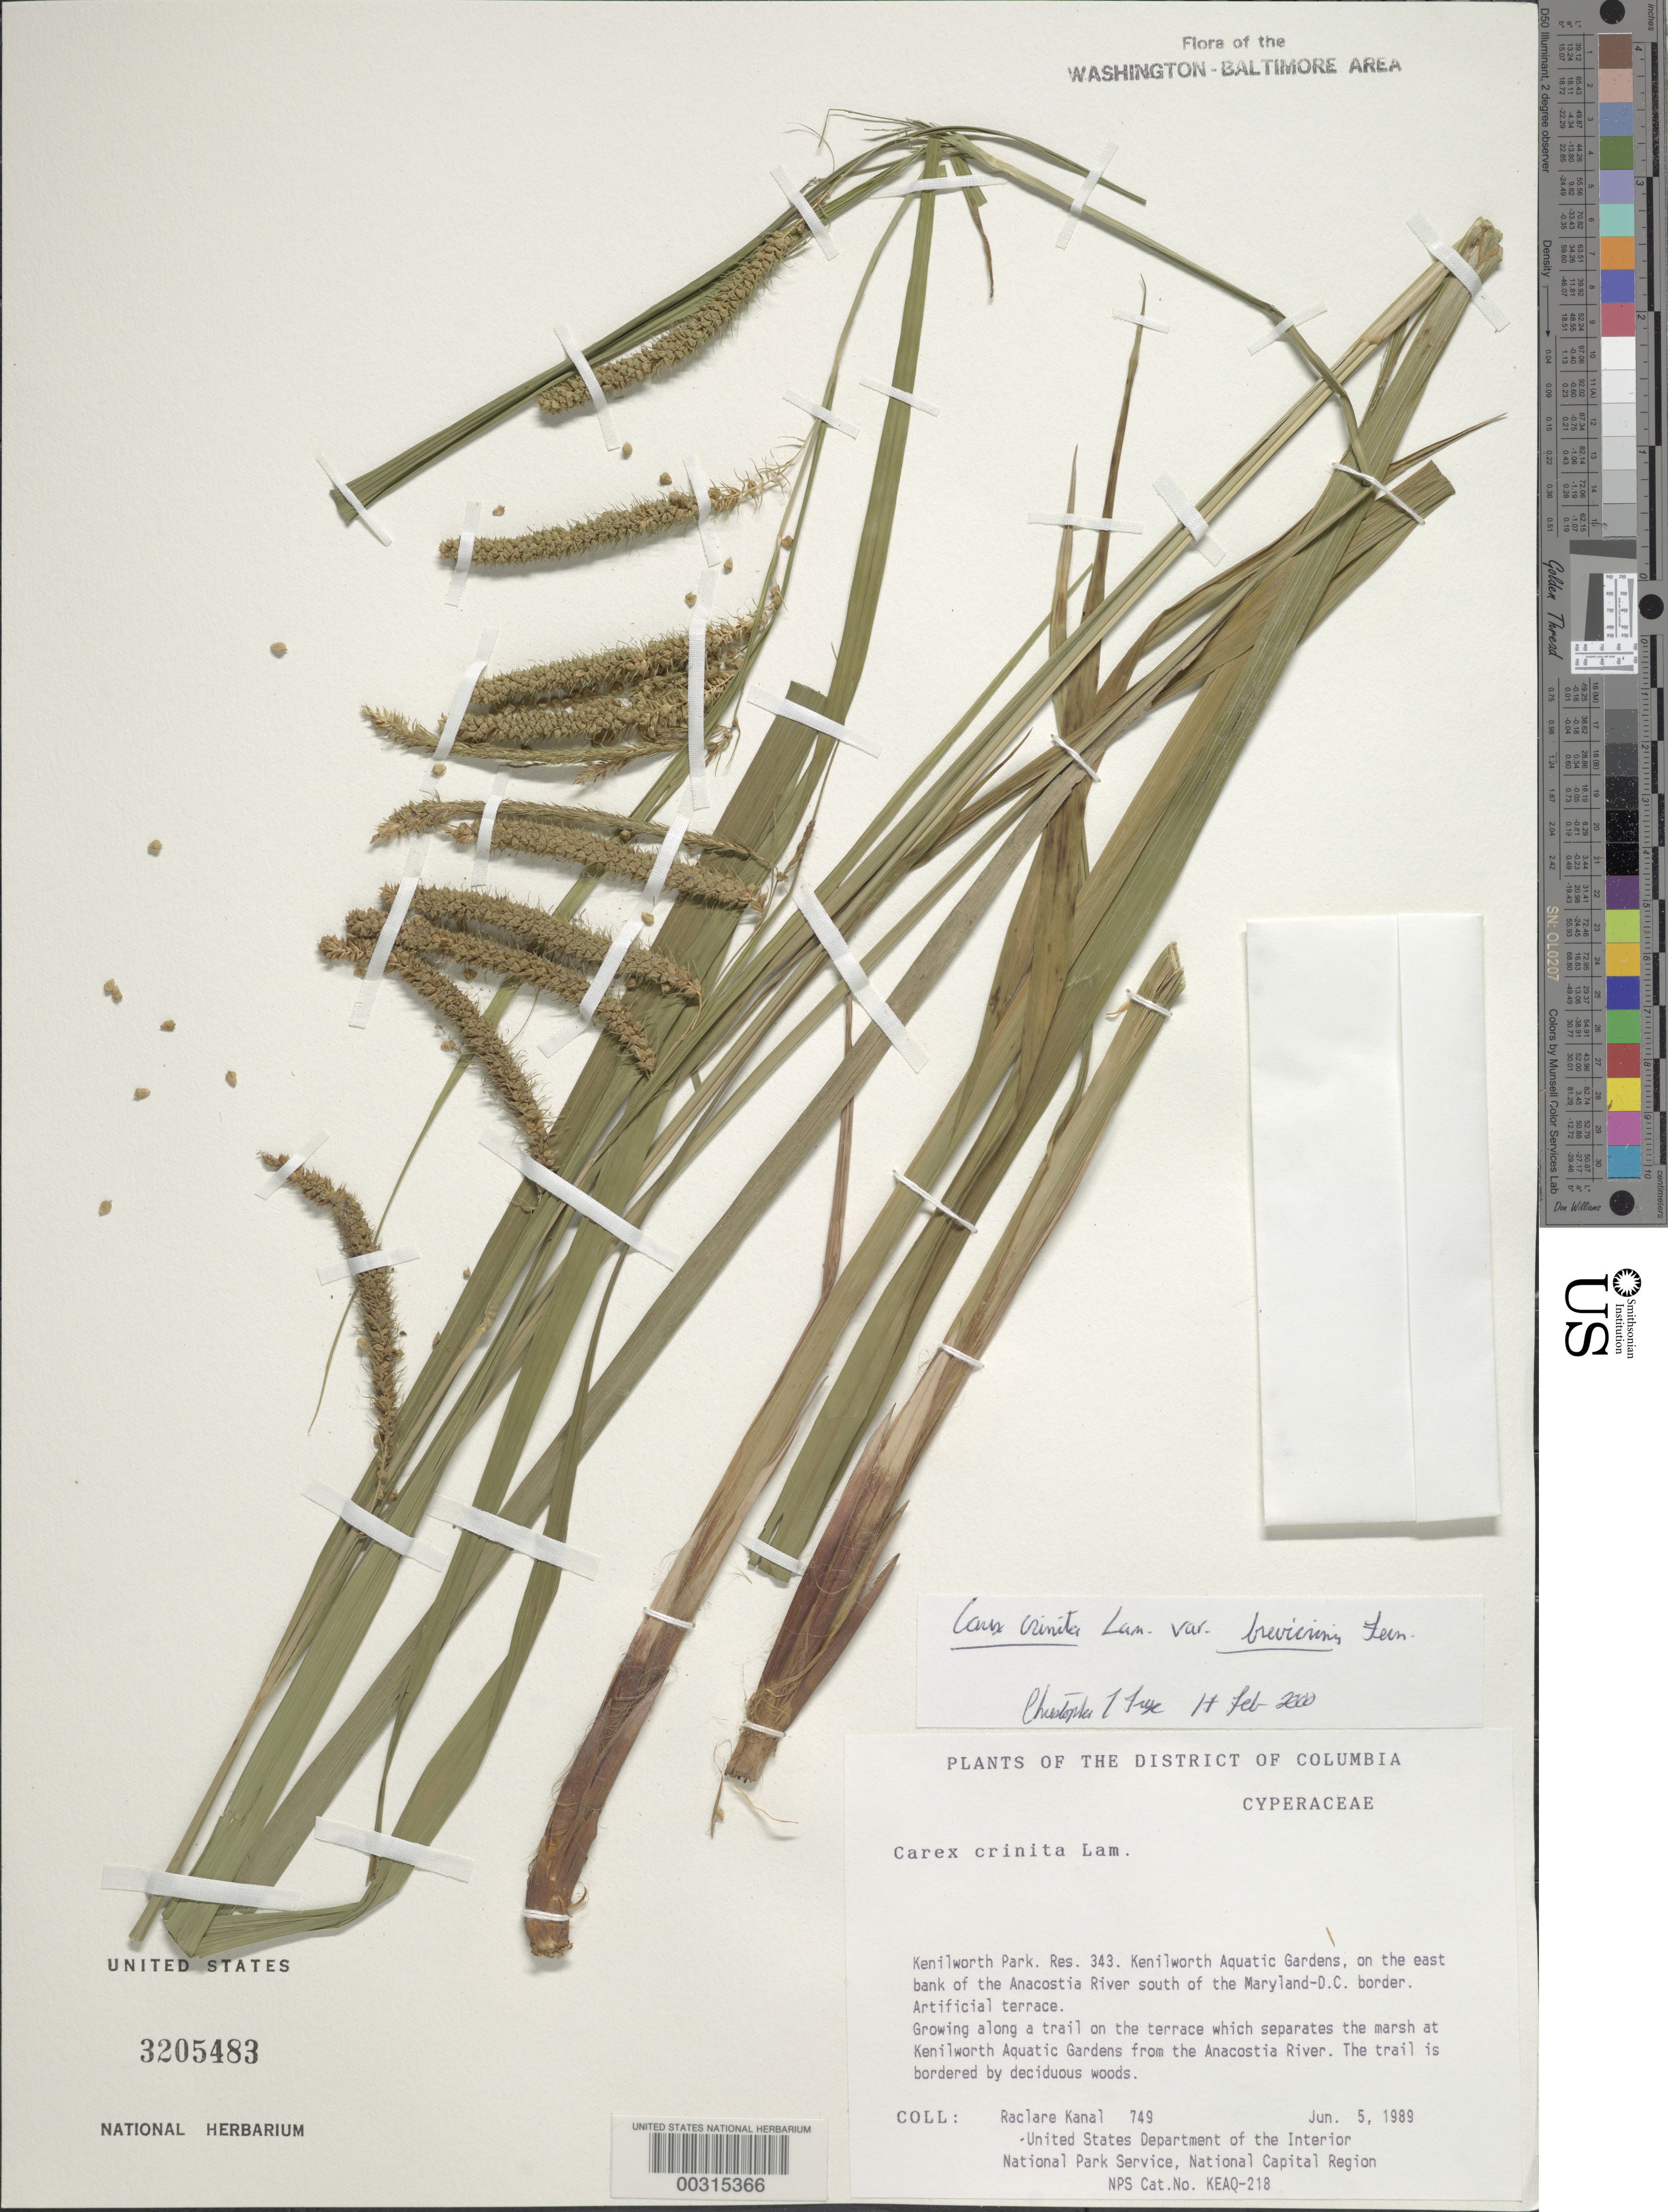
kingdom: Plantae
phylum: Tracheophyta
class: Liliopsida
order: Poales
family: Cyperaceae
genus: Carex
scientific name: Carex crinita var. brevicrinis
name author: Fernald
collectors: R. Kanal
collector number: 749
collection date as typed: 05 Jun 1989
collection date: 1989-06-05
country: United States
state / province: District of Columbia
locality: Kenilworth Park, Res 343, Kenilworth Aquatic gardens, E bank of Anacostia River S of MD-DC border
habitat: Bordered by deciduous woods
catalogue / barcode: US 3205483